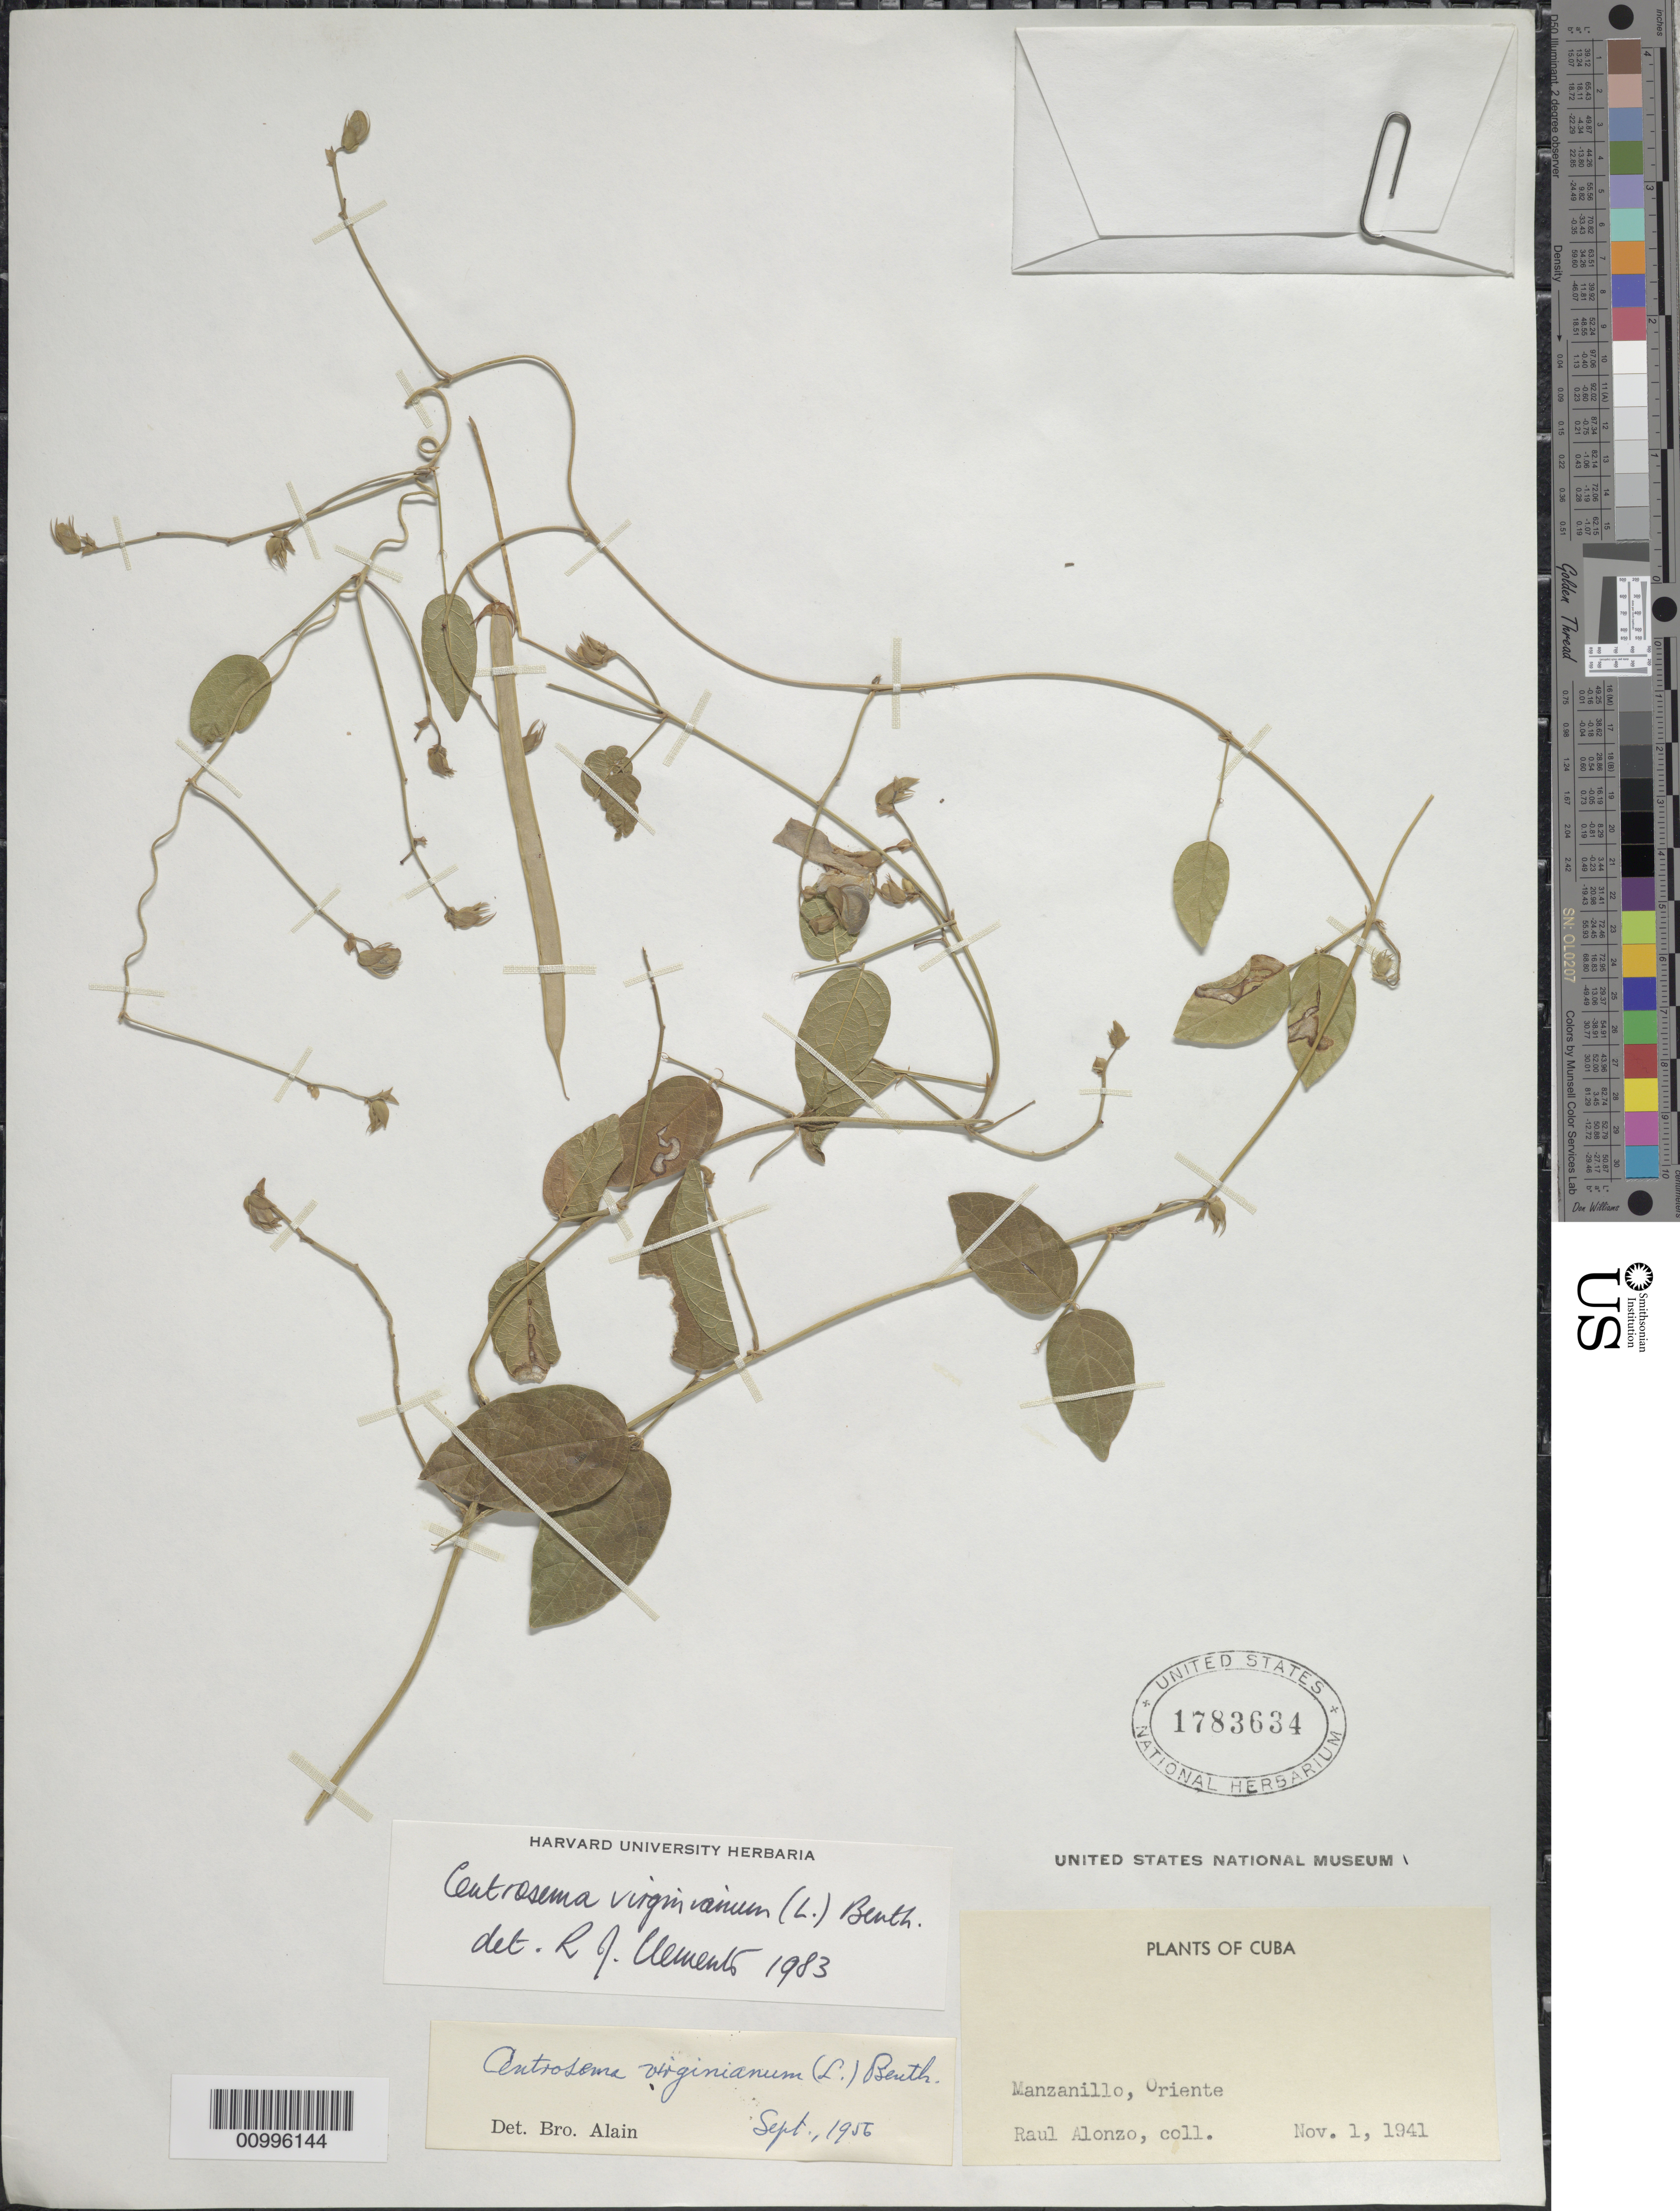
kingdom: Plantae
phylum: Tracheophyta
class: Magnoliopsida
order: Fabales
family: Fabaceae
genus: Centrosema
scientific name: Centrosema virginianum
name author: (L.) Benth.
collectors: R. Alonzo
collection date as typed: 01 Nov 1941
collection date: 1941-11-01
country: Cuba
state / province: Oriente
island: Cuba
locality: Manzanillo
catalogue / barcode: US 1783634